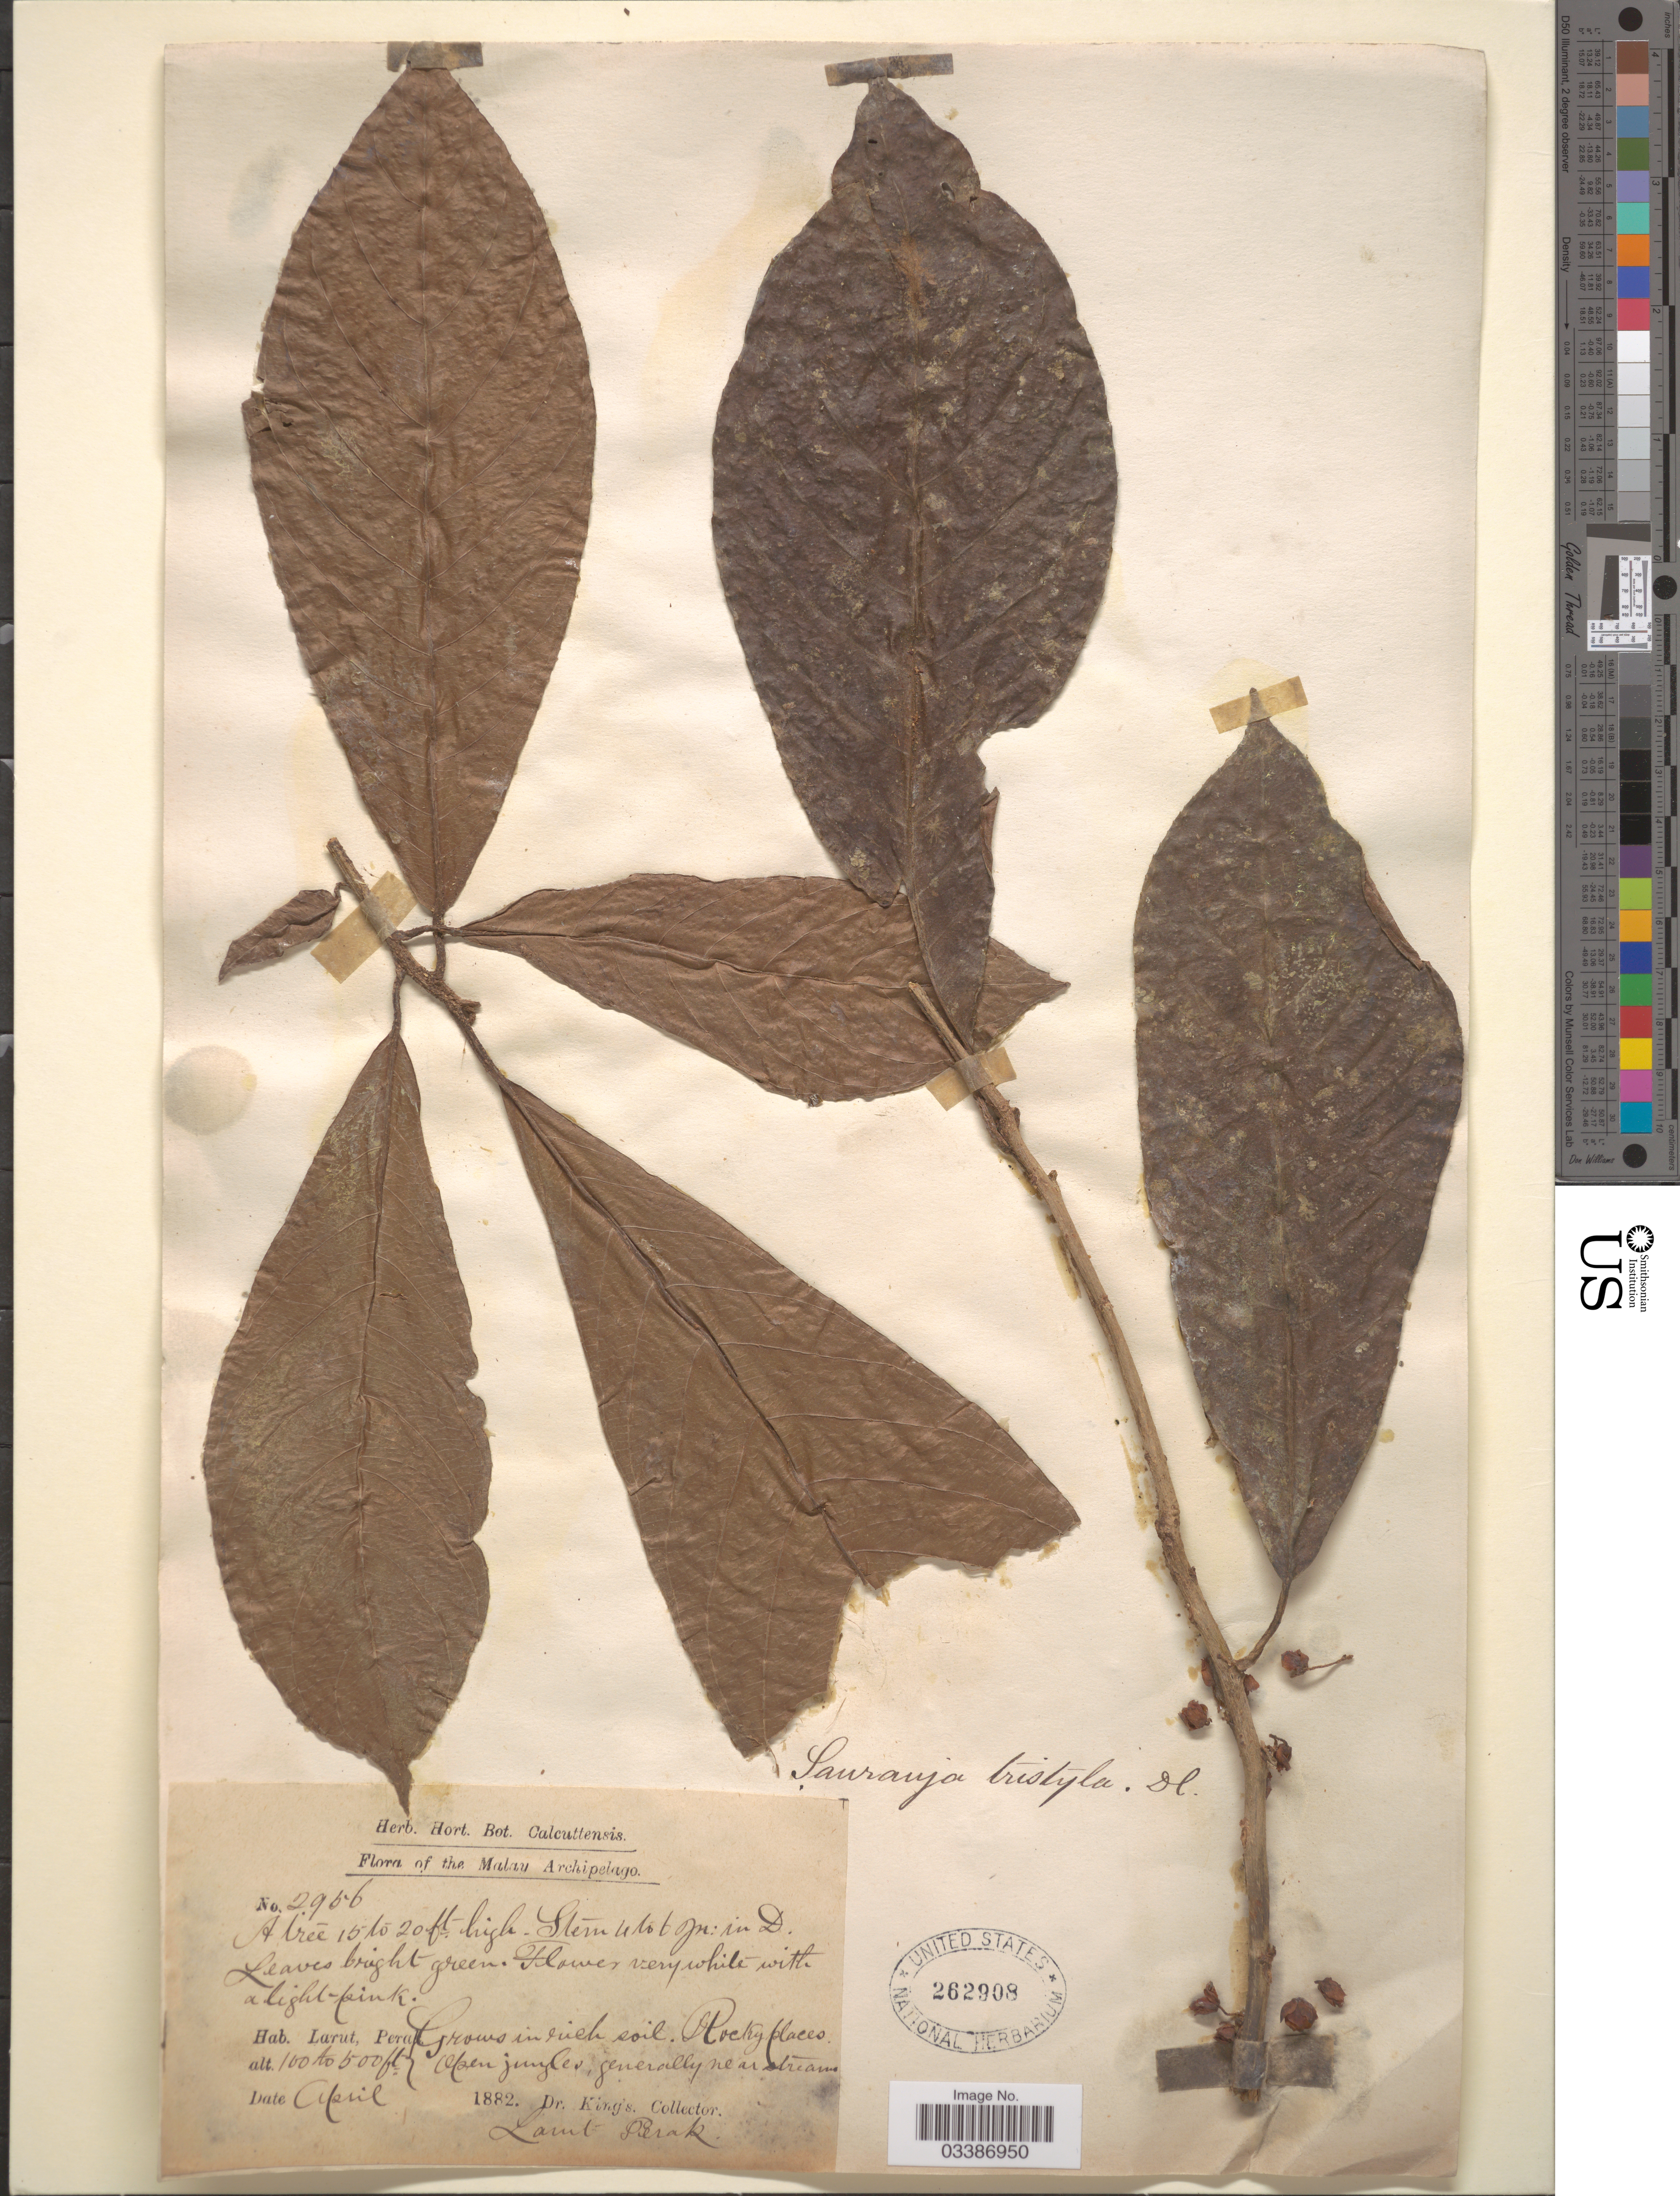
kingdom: Plantae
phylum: Tracheophyta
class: Magnoliopsida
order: Ericales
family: Actinidiaceae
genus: Saurauia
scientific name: Saurauia tristyla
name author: DC.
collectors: Dr. King's collector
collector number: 2956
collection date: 1882-04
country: Malaysia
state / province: Perak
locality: Malay Archipelago. Larut.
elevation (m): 30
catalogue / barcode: US 262908